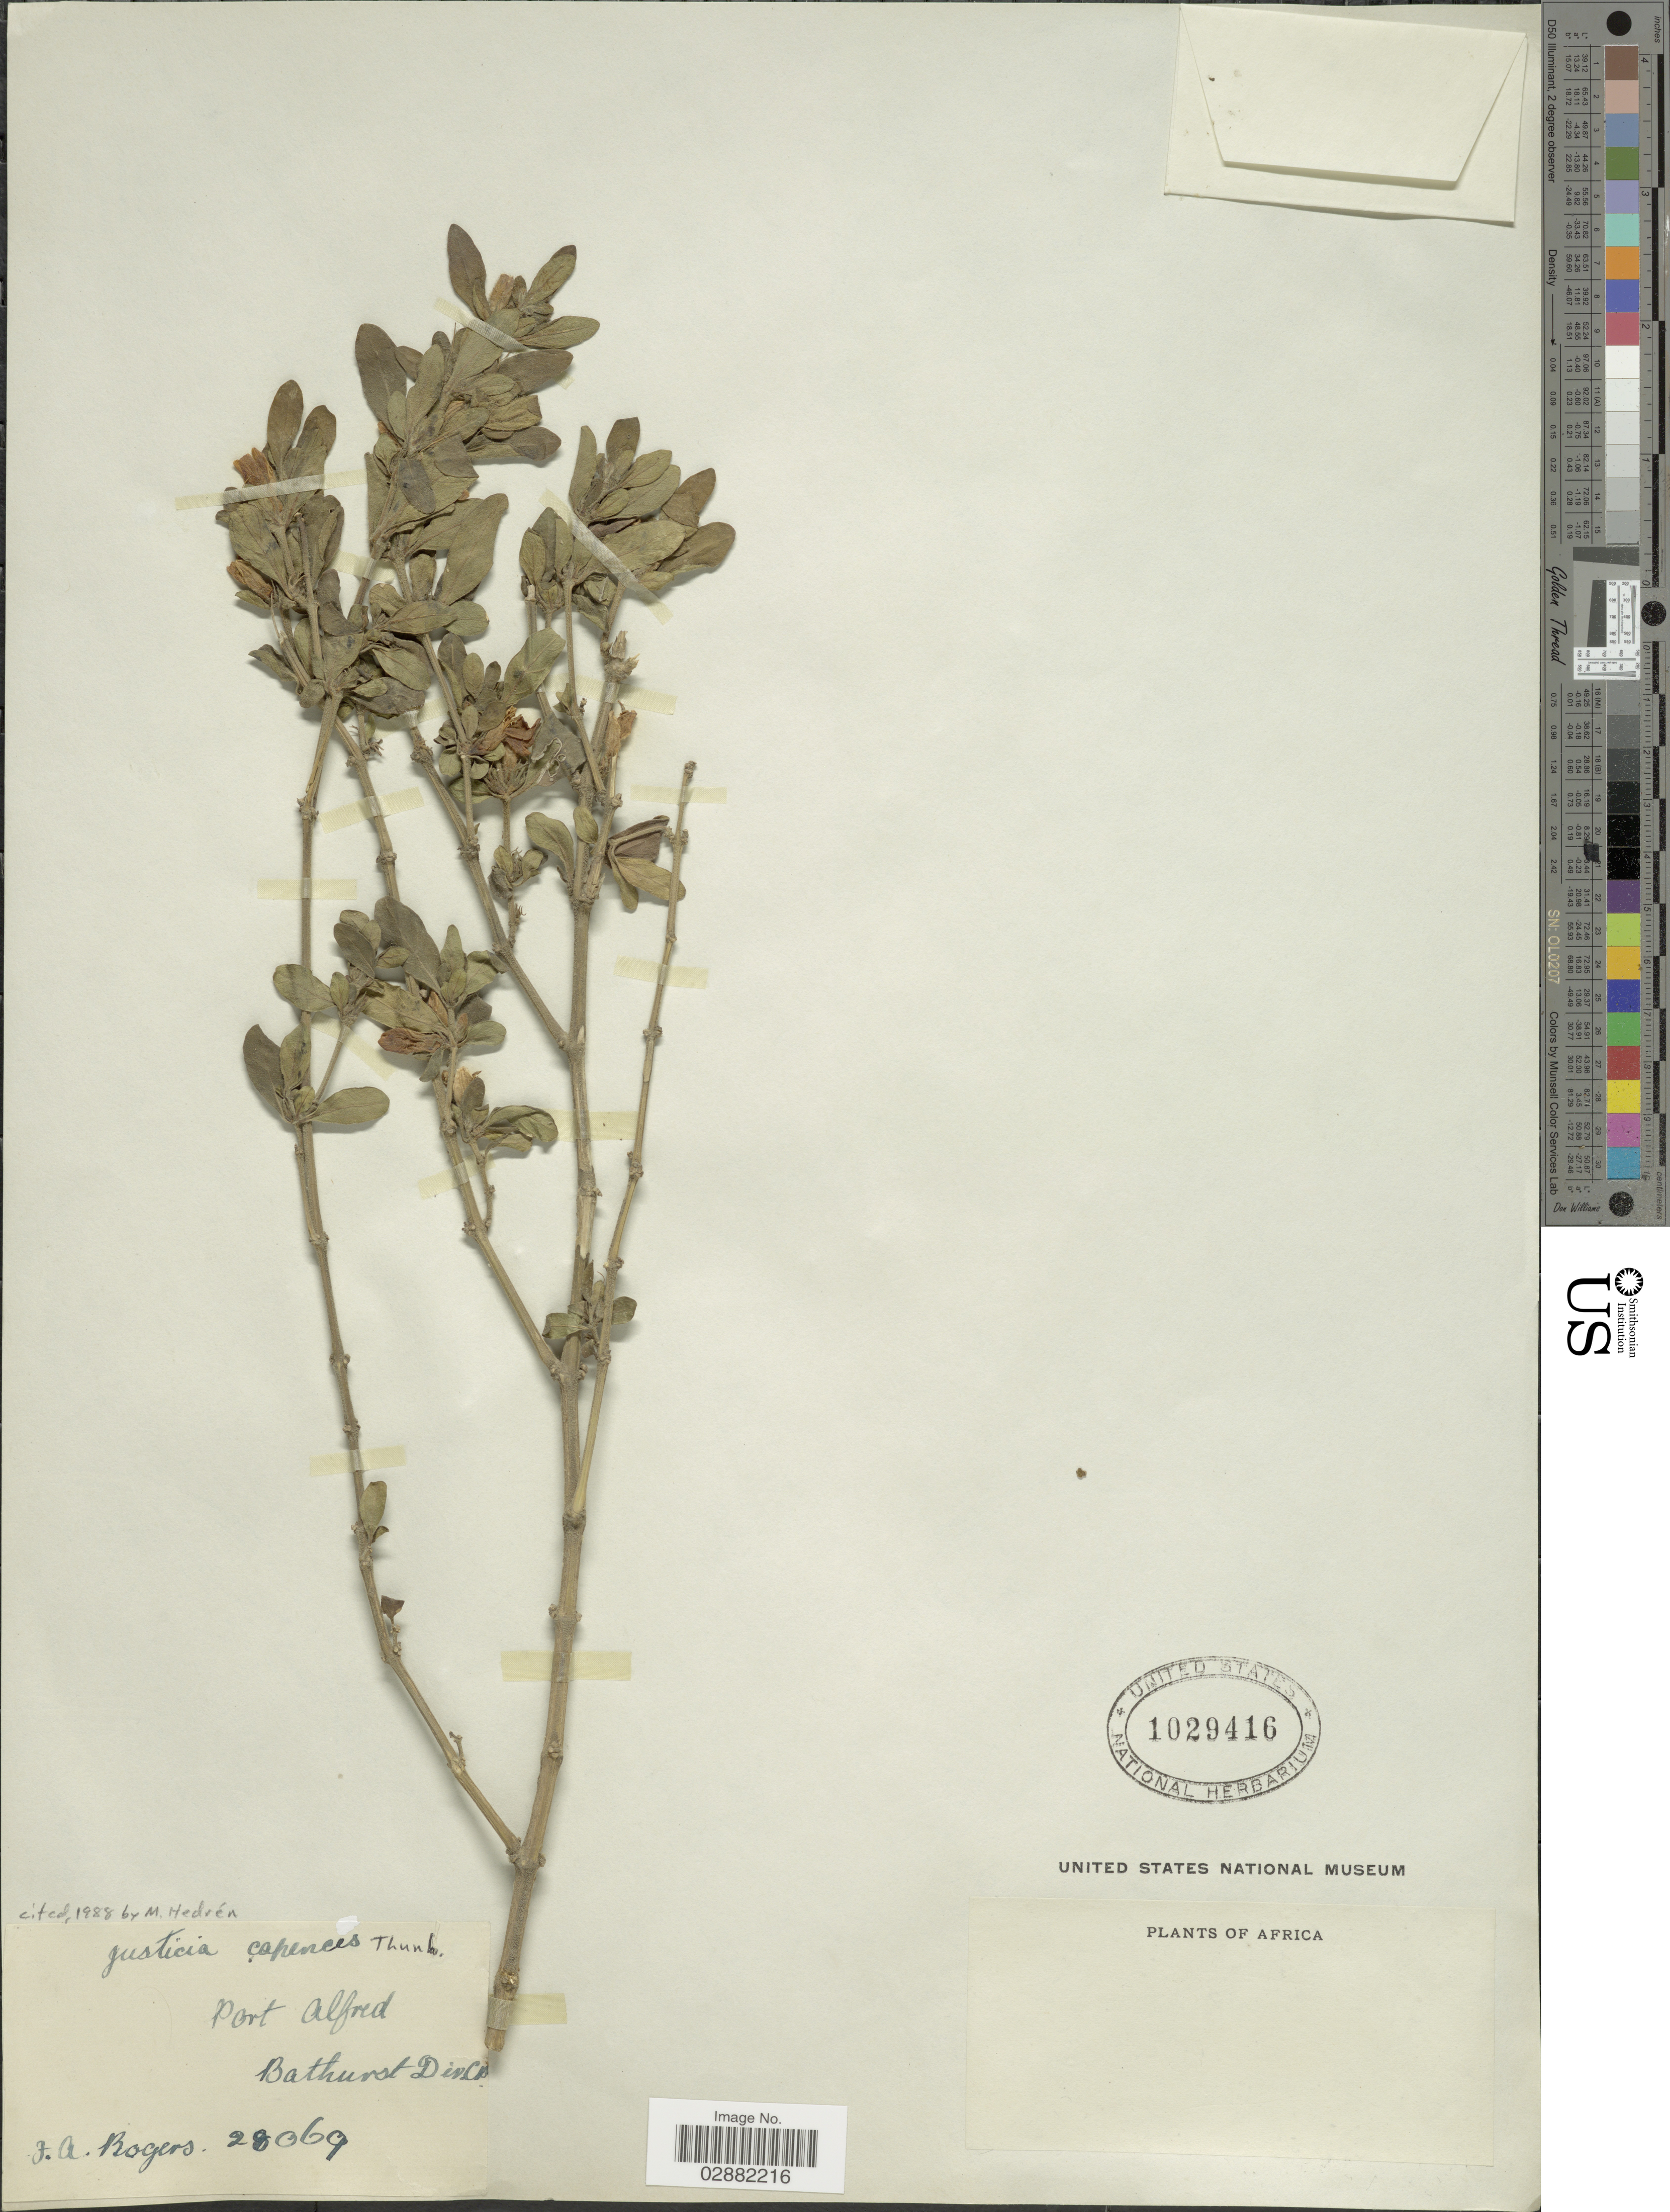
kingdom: Plantae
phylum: Tracheophyta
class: Magnoliopsida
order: Lamiales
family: Acanthaceae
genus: Justicia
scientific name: Justicia capensis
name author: Thunb.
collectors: F. A. Rogers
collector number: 28069*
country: South Africa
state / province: Eastern Cape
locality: Port Alfred, Bathurst Div., CP. [Cape Province]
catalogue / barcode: US 1029416